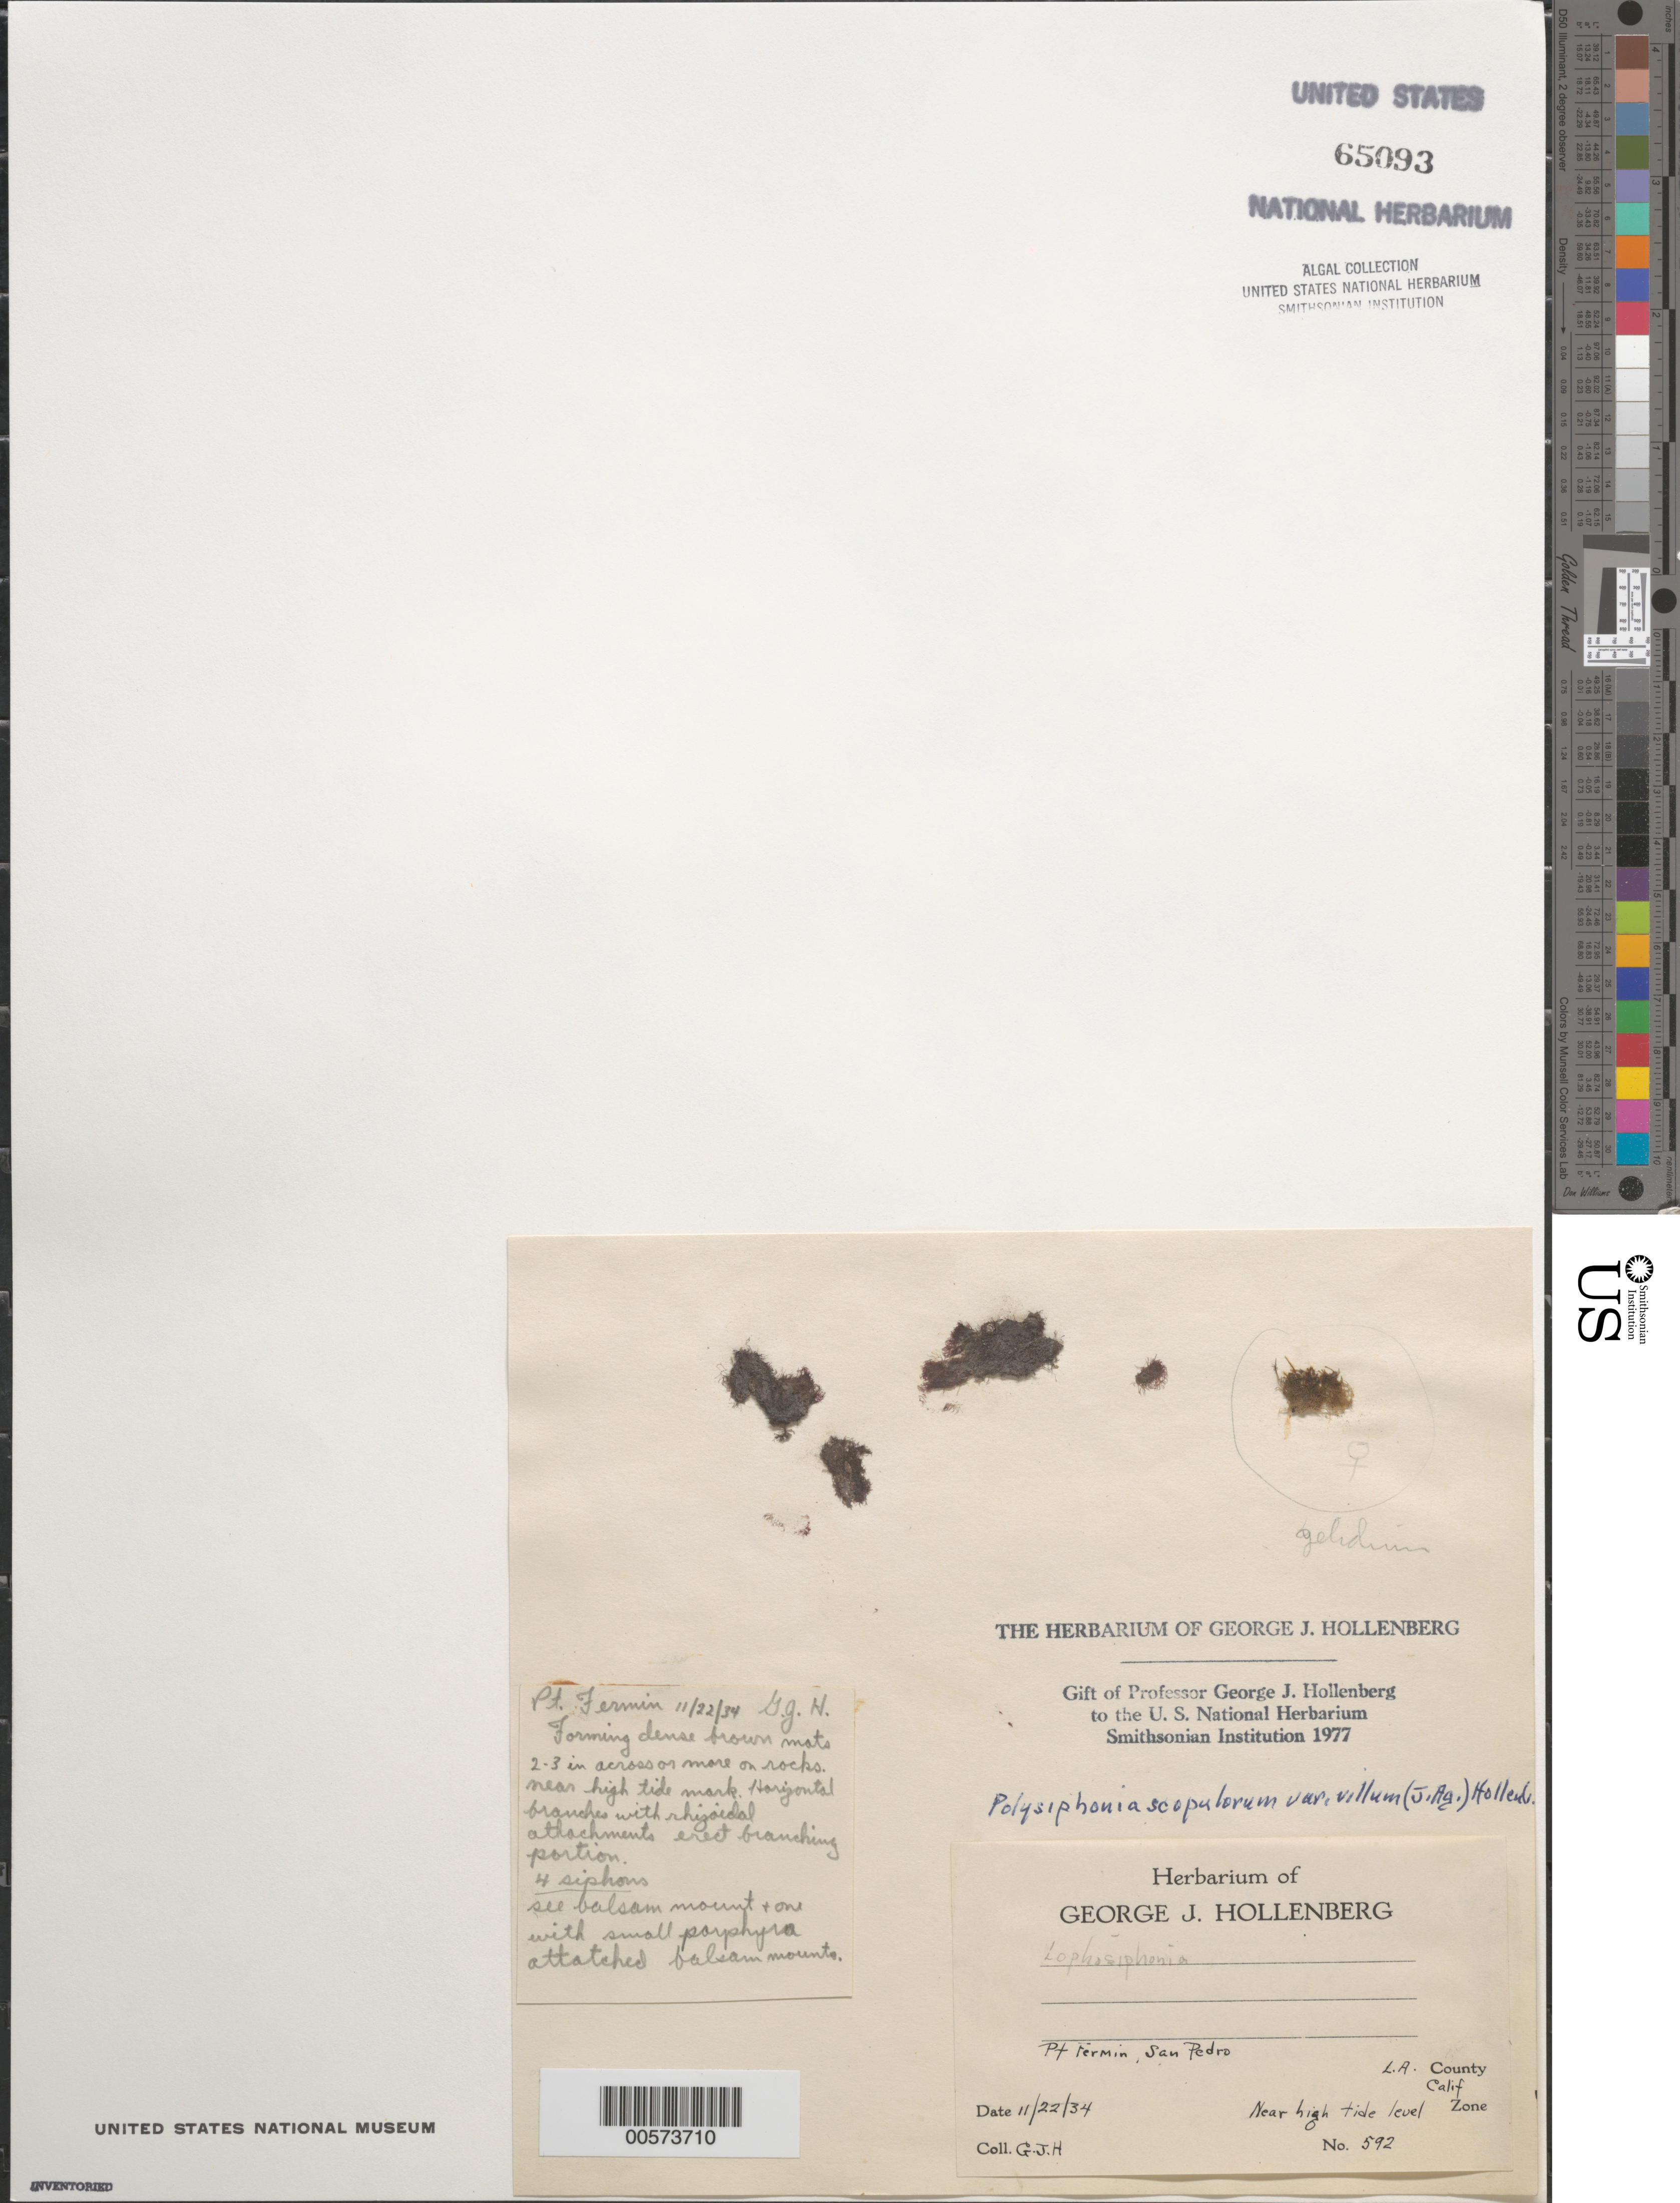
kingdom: Plantae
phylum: Rhodophyta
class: Florideophyceae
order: Ceramiales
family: Rhodomelaceae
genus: Polysiphonia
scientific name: Polysiphonia scopulorum var. villum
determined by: Hollenberg, George J.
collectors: G. Hollenberg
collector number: GJH 592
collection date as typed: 22 Nov 1934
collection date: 1934-11-22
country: United States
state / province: California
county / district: Los Angeles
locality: Point Fermin, San Pedro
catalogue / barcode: US 65093